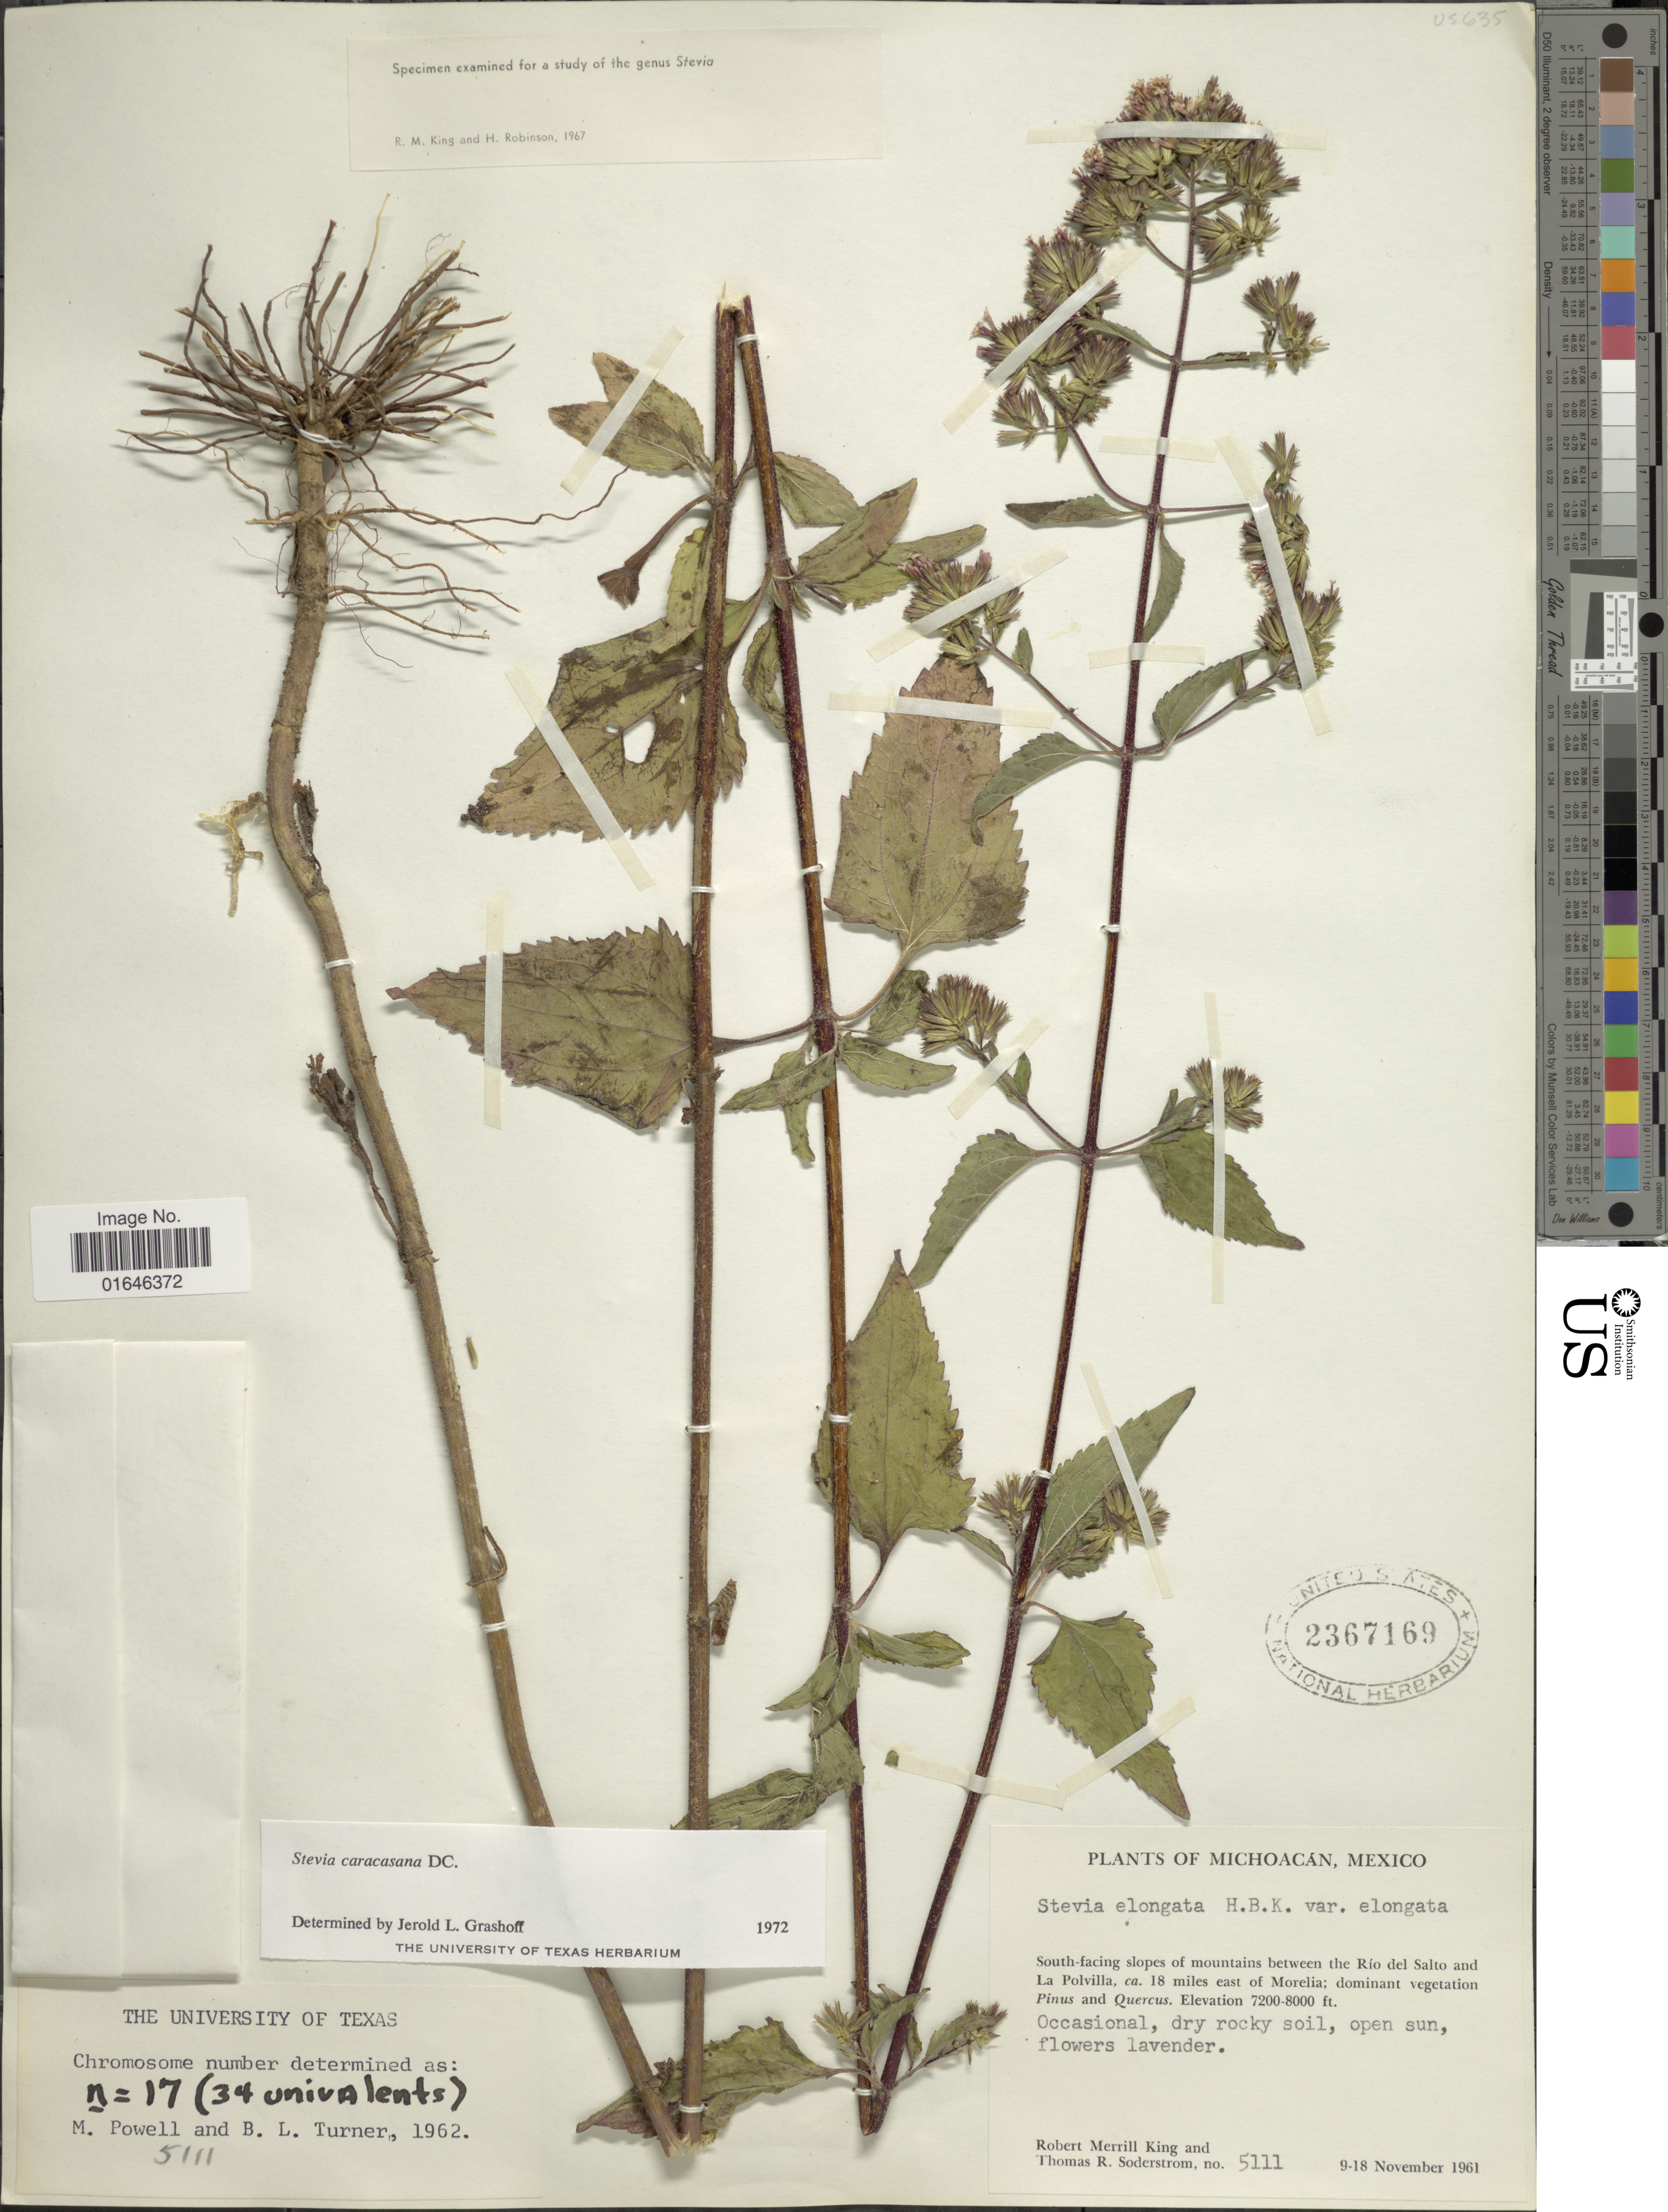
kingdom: Plantae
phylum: Tracheophyta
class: Magnoliopsida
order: Asterales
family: Asteraceae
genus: Stevia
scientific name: Stevia caracasana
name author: DC.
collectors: R. M. King & T. R. Soderstrom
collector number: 5111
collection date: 1961-11-09/1961-11-18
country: Mexico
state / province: Michoacán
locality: South-facing slopes of mountains between the Río del Salto and La Polvilla, ca. 18 miles east of Morelia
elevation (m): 2195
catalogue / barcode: US 2367169